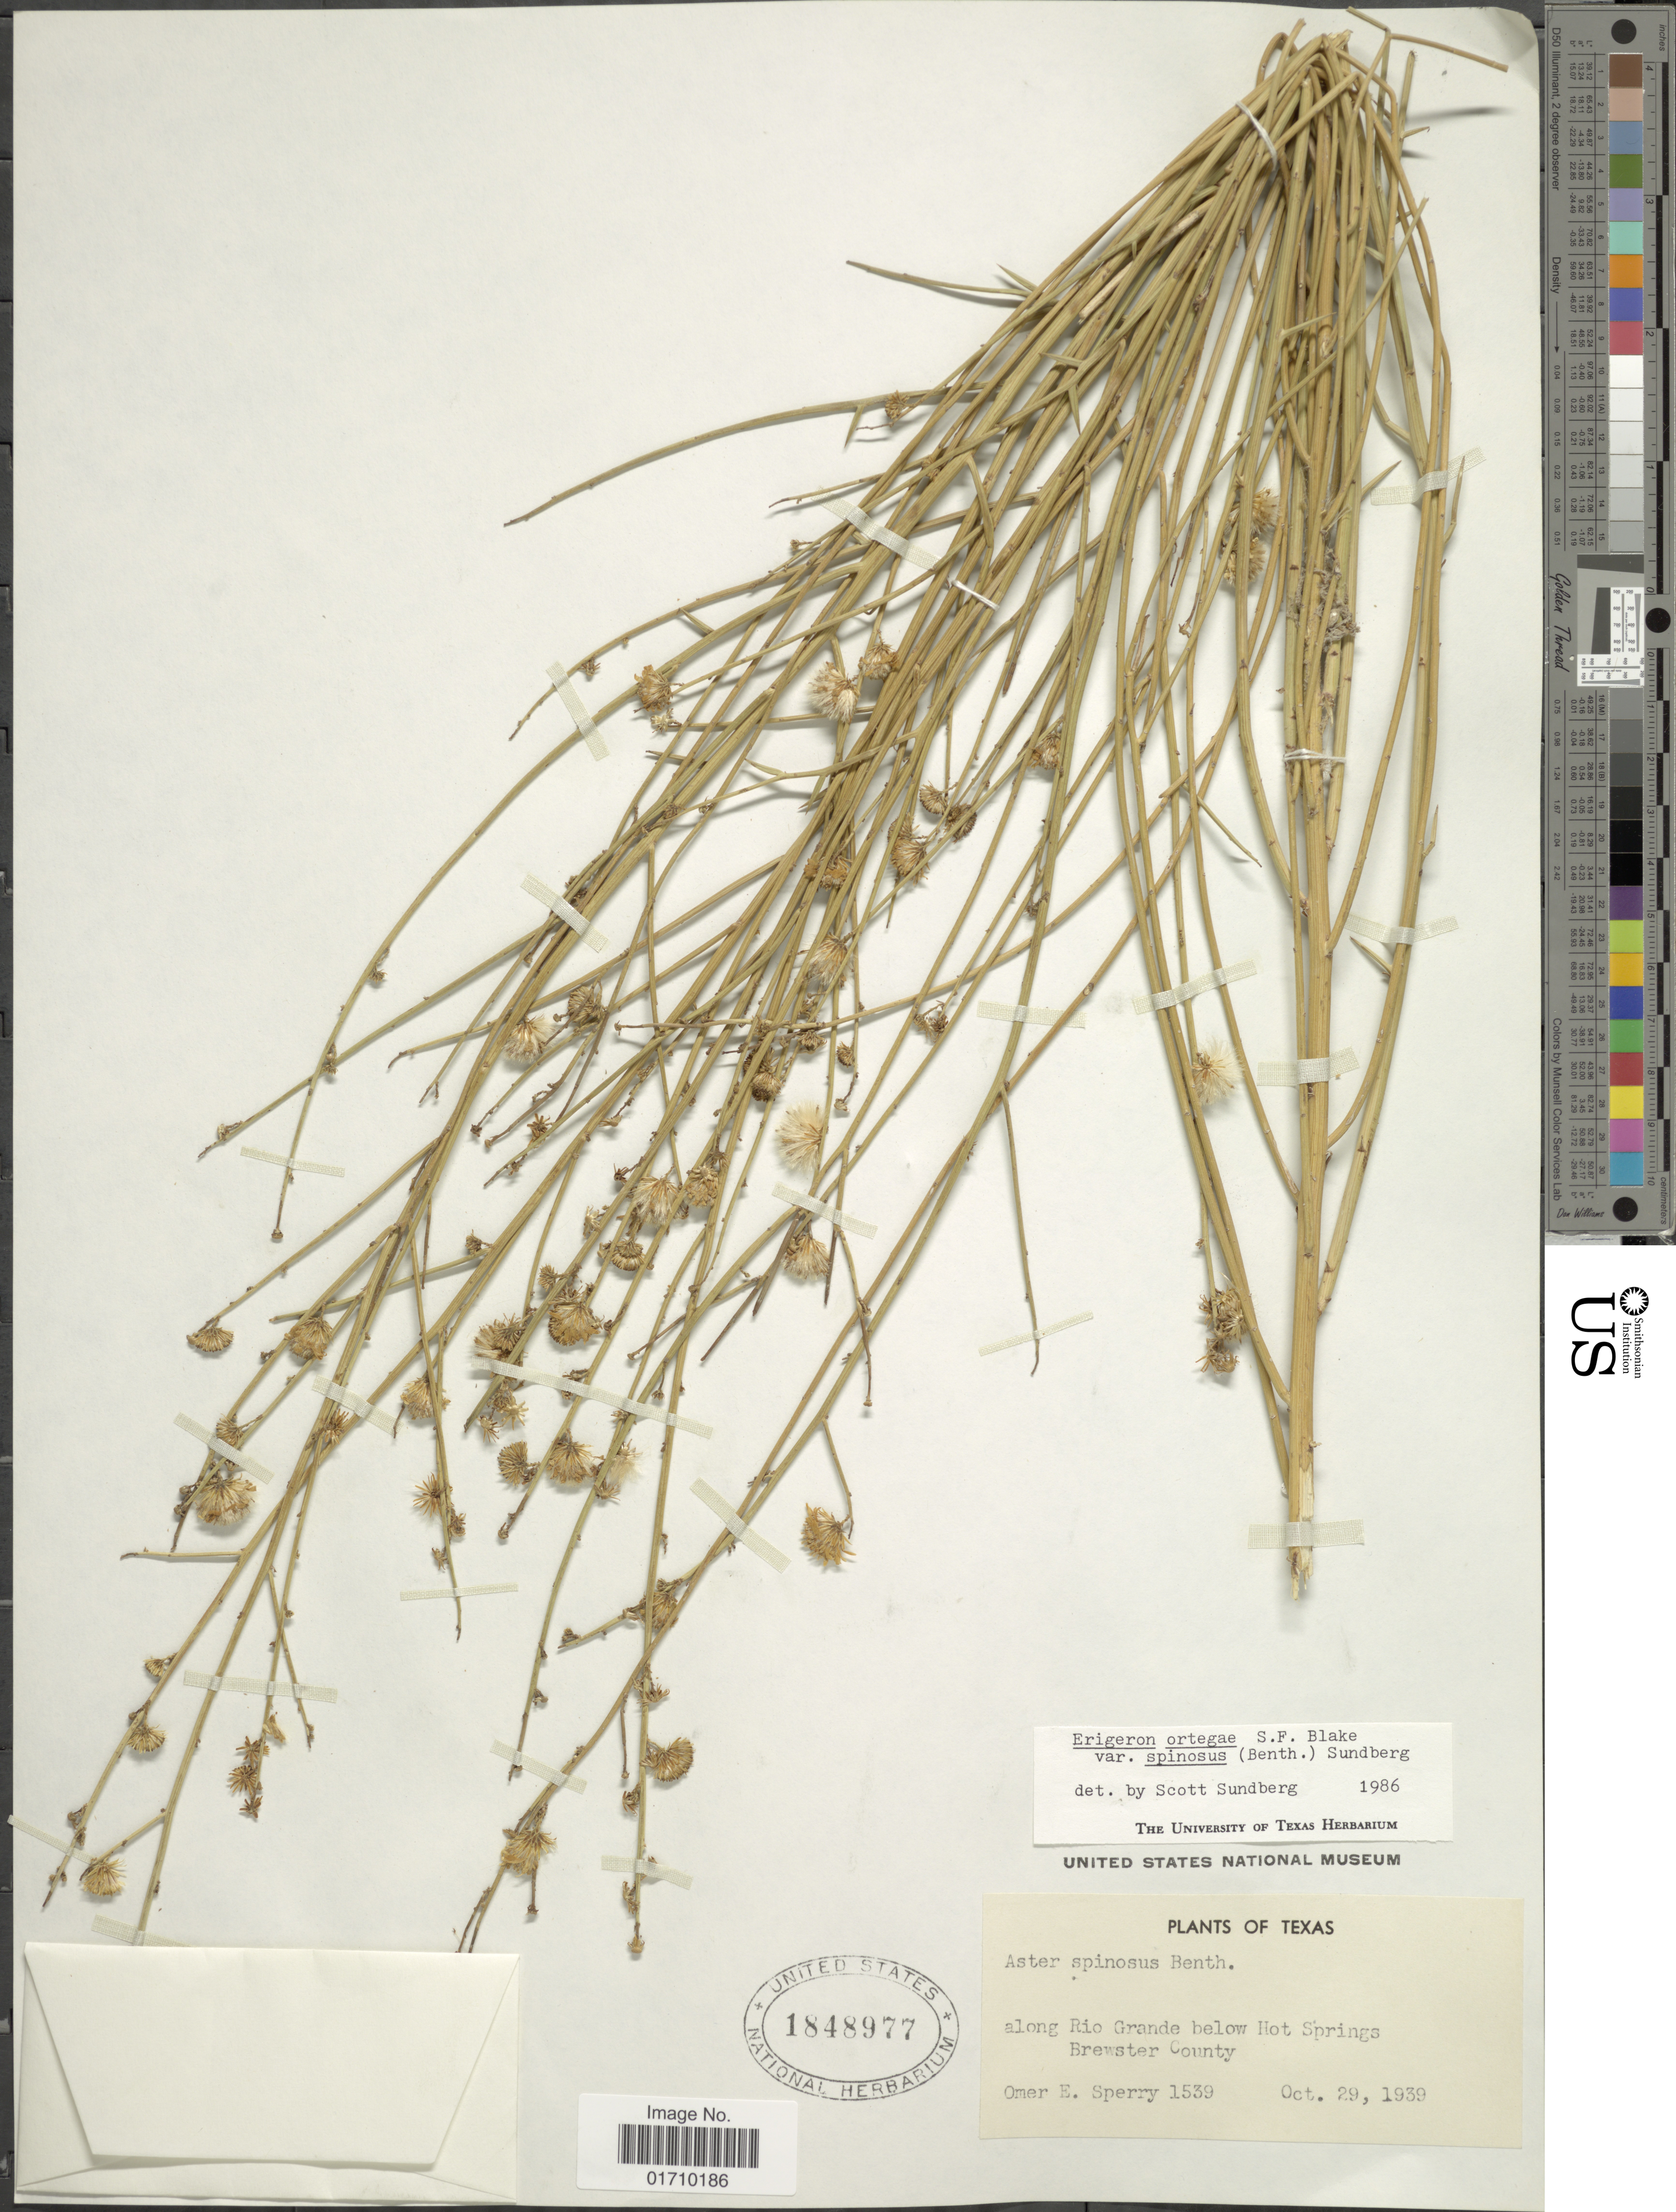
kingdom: Plantae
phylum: Tracheophyta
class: Magnoliopsida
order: Asterales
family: Asteraceae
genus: Chloracantha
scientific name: Chloracantha spinosa var. spinosa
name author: (Benth.) G.L. Nesom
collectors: O. E. Sperry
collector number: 1539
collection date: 1939-10-29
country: United States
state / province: Texas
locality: Along Rio Grande below Hot Springs Brewster County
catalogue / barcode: US 1848977